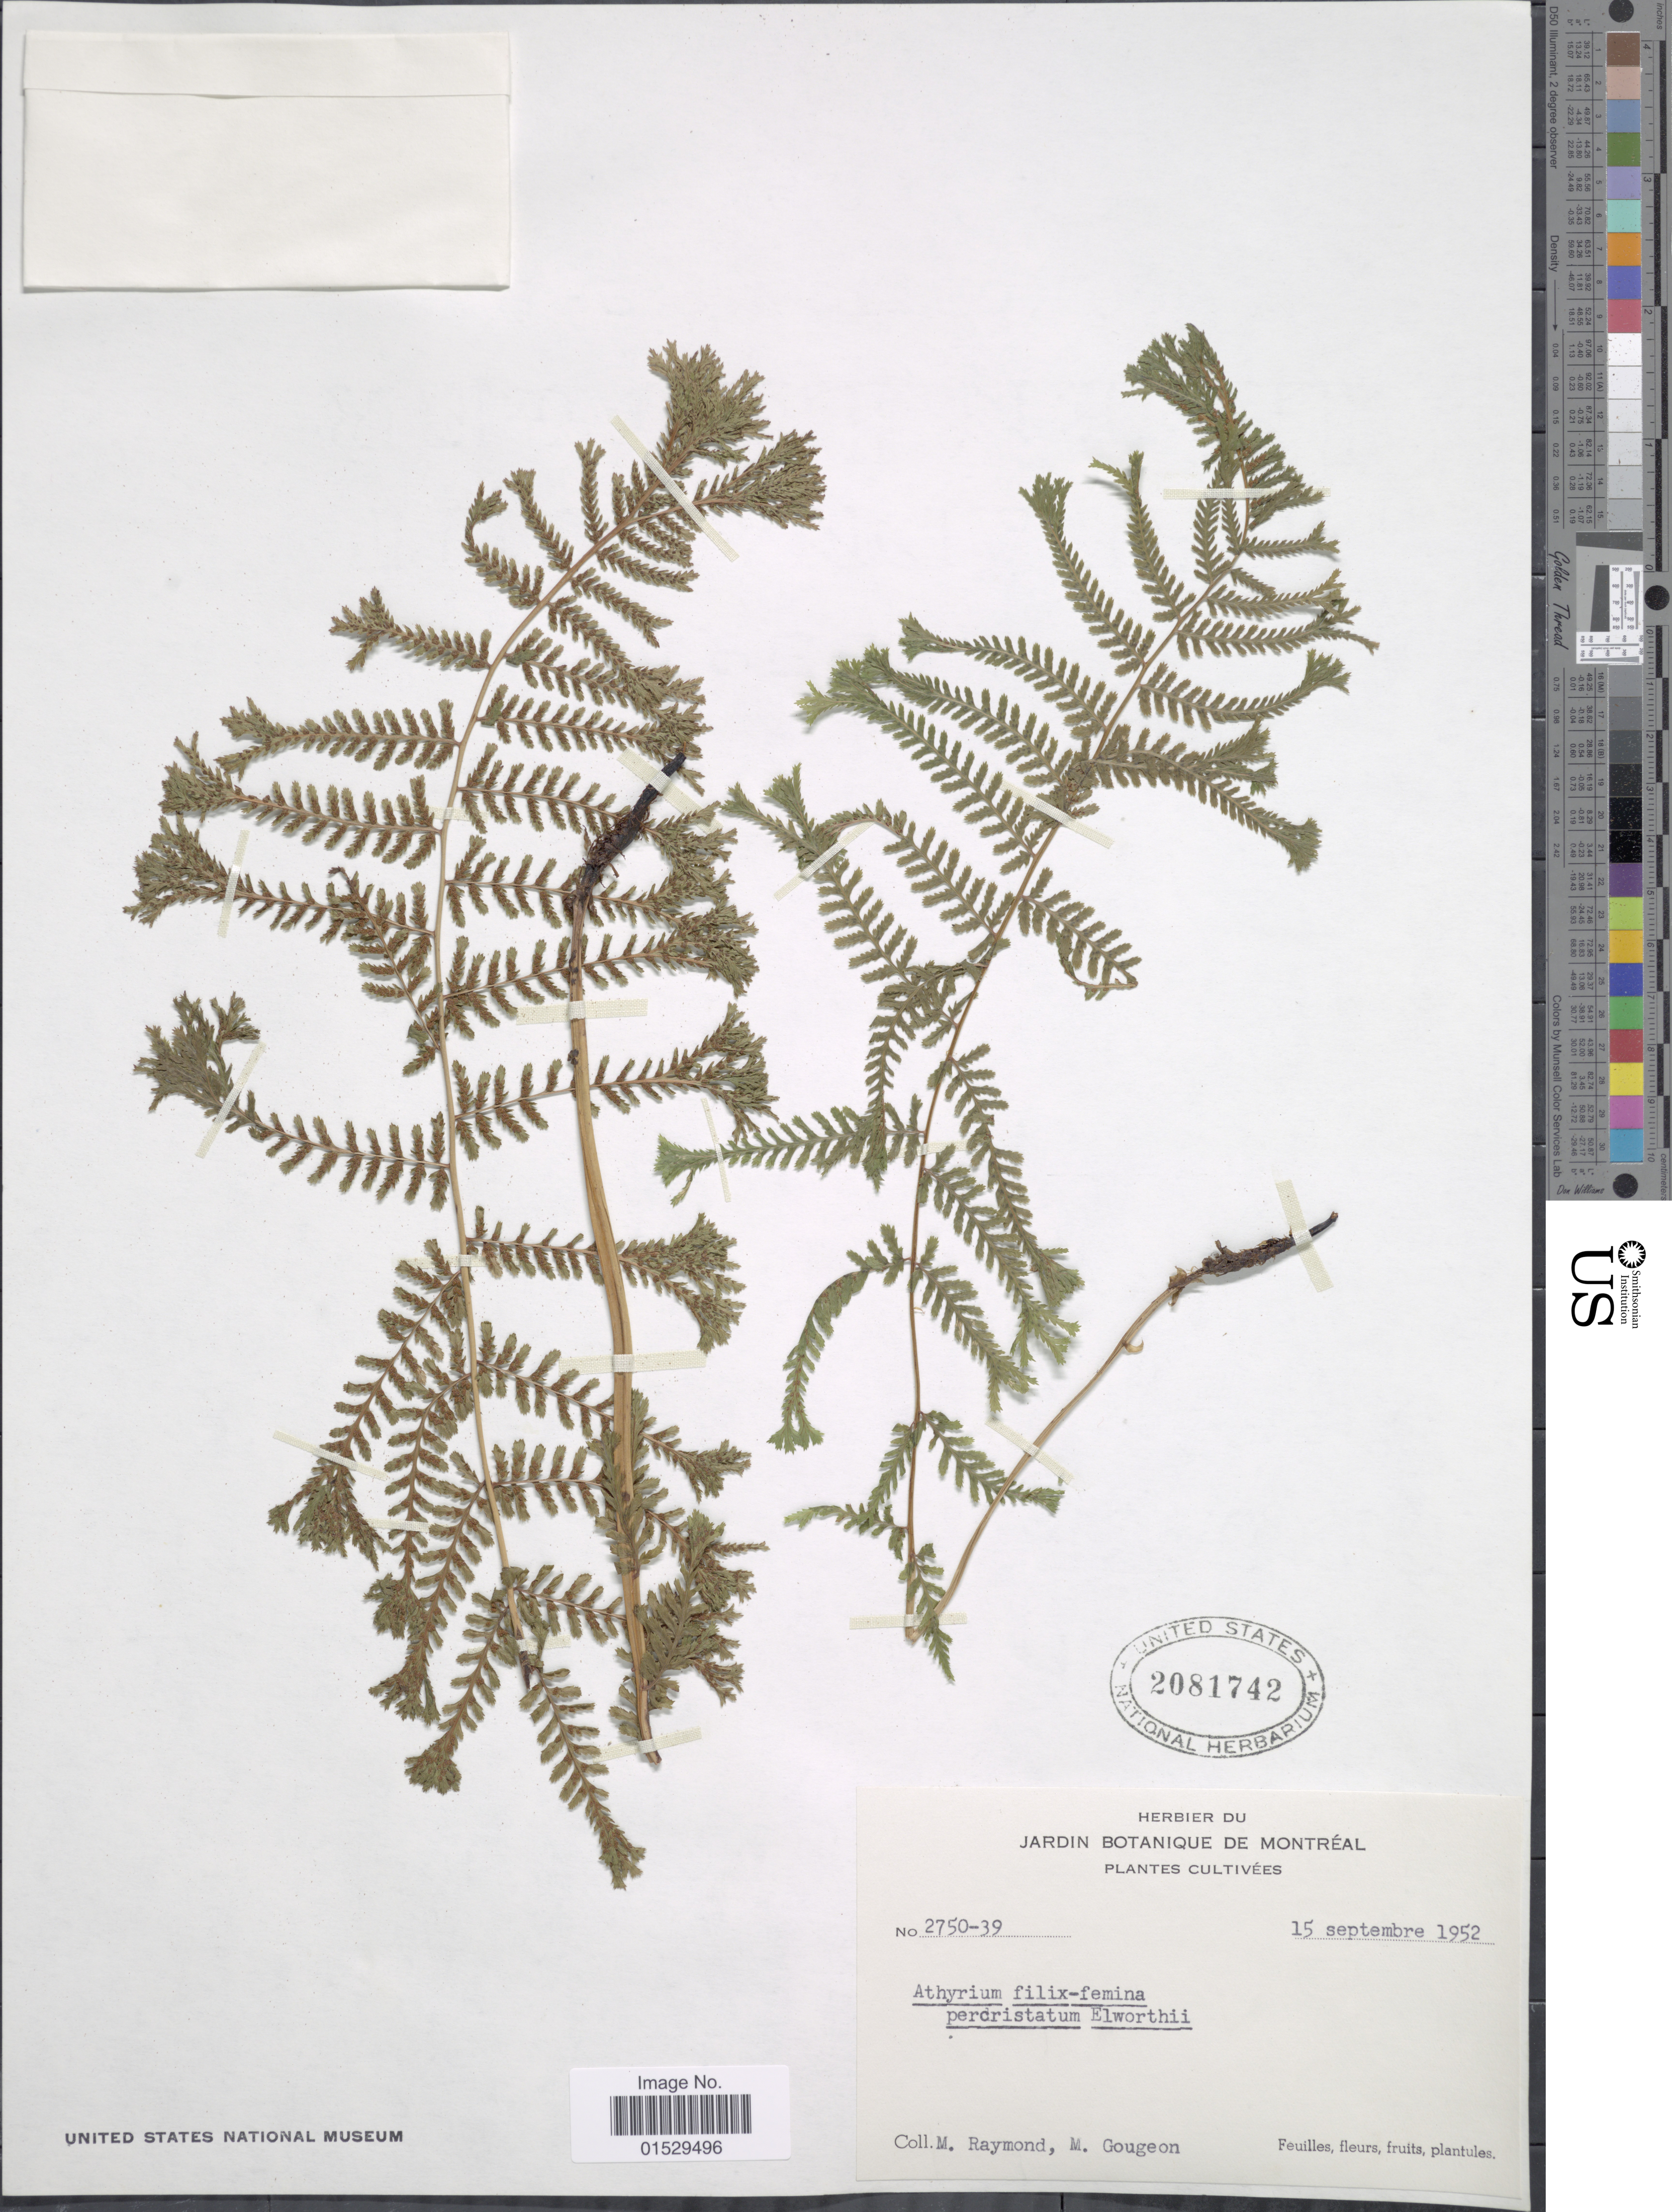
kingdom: Plantae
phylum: Tracheophyta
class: Polypodiopsida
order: Polypodiales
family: Athyriaceae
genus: Athyrium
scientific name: Athyrium filix-femina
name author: (L.) Roth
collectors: M. Raymond & M. Gougeon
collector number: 2750-39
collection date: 1952-09-15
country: Canada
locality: Jardin Botanique de Montreal [unsure placement]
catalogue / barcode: US 2081742